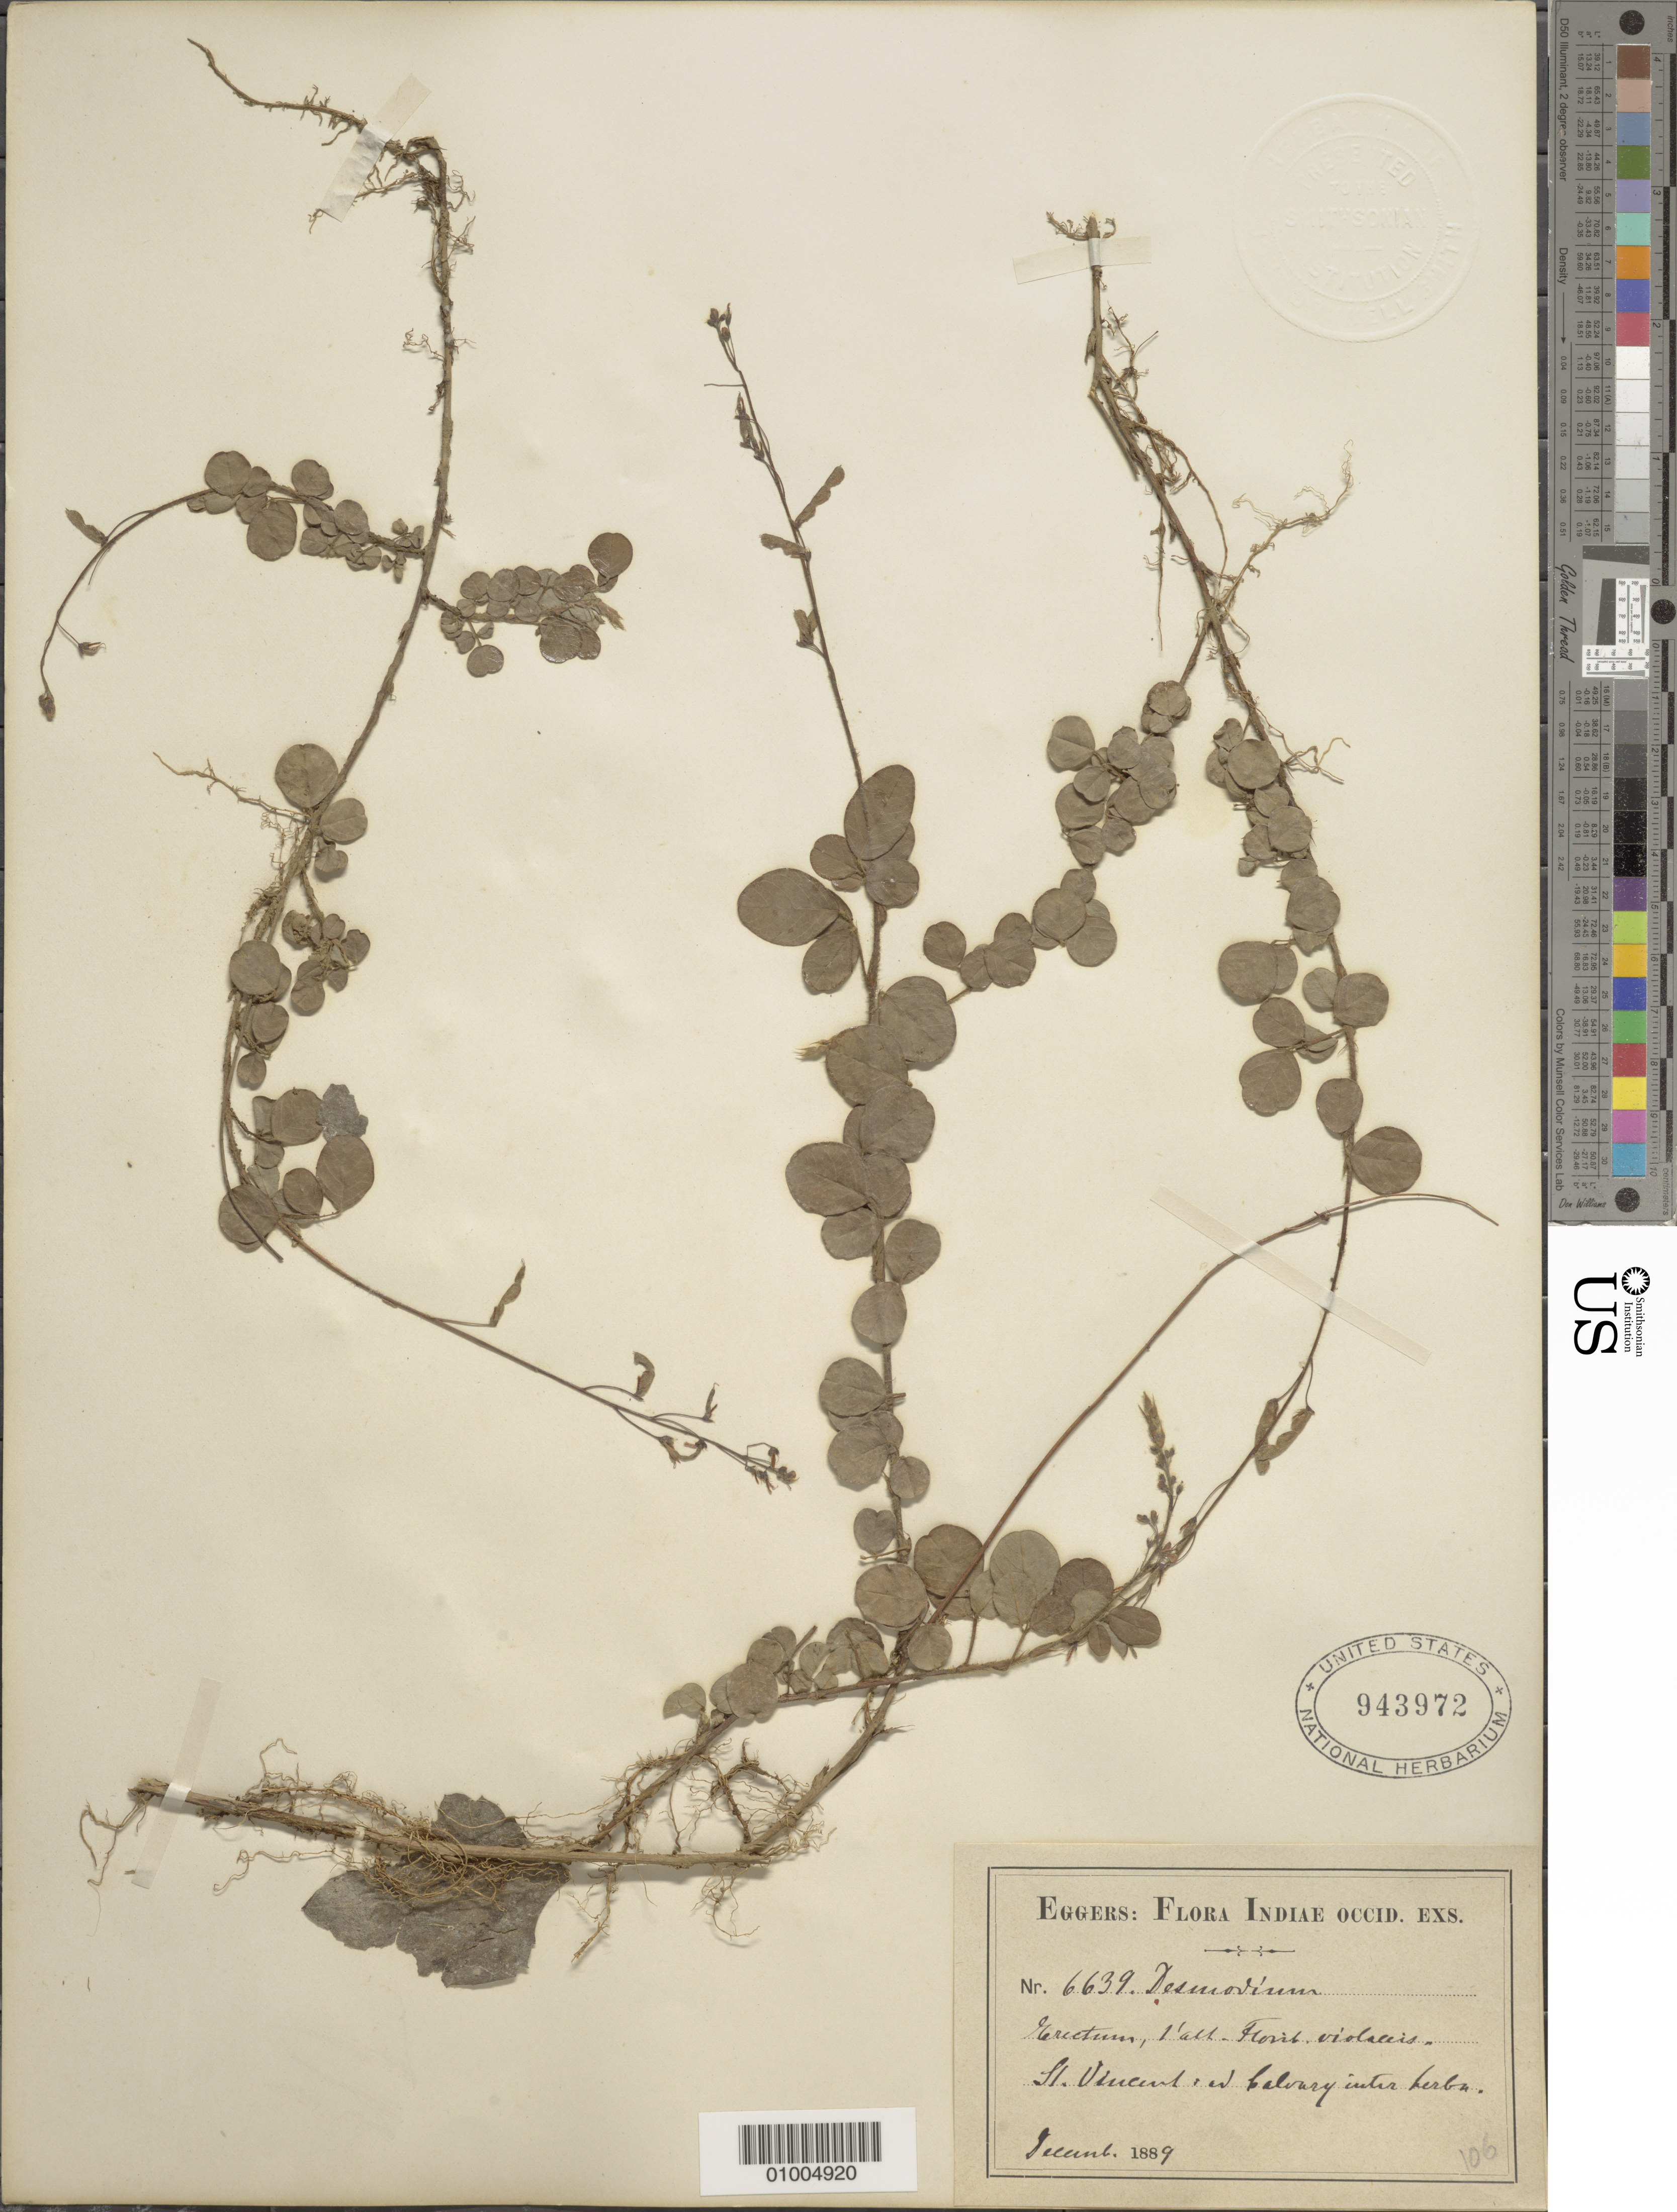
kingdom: Plantae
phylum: Tracheophyta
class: Magnoliopsida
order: Fabales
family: Fabaceae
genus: Grona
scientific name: Grona adscendens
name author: (Sw.) H. Ohashi & K. Ohashi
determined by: Strong, Mark T., (BOT), Smithsonian Institution - National Museum of Natural History (UNITED STATES)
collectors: H. F. A. von Eggers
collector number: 6639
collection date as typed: Dec 1889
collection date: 1889-12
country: St. Vincent - Grenadines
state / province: Saint Patrick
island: St. Vincent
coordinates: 0 N, 0 E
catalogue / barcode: US 943972